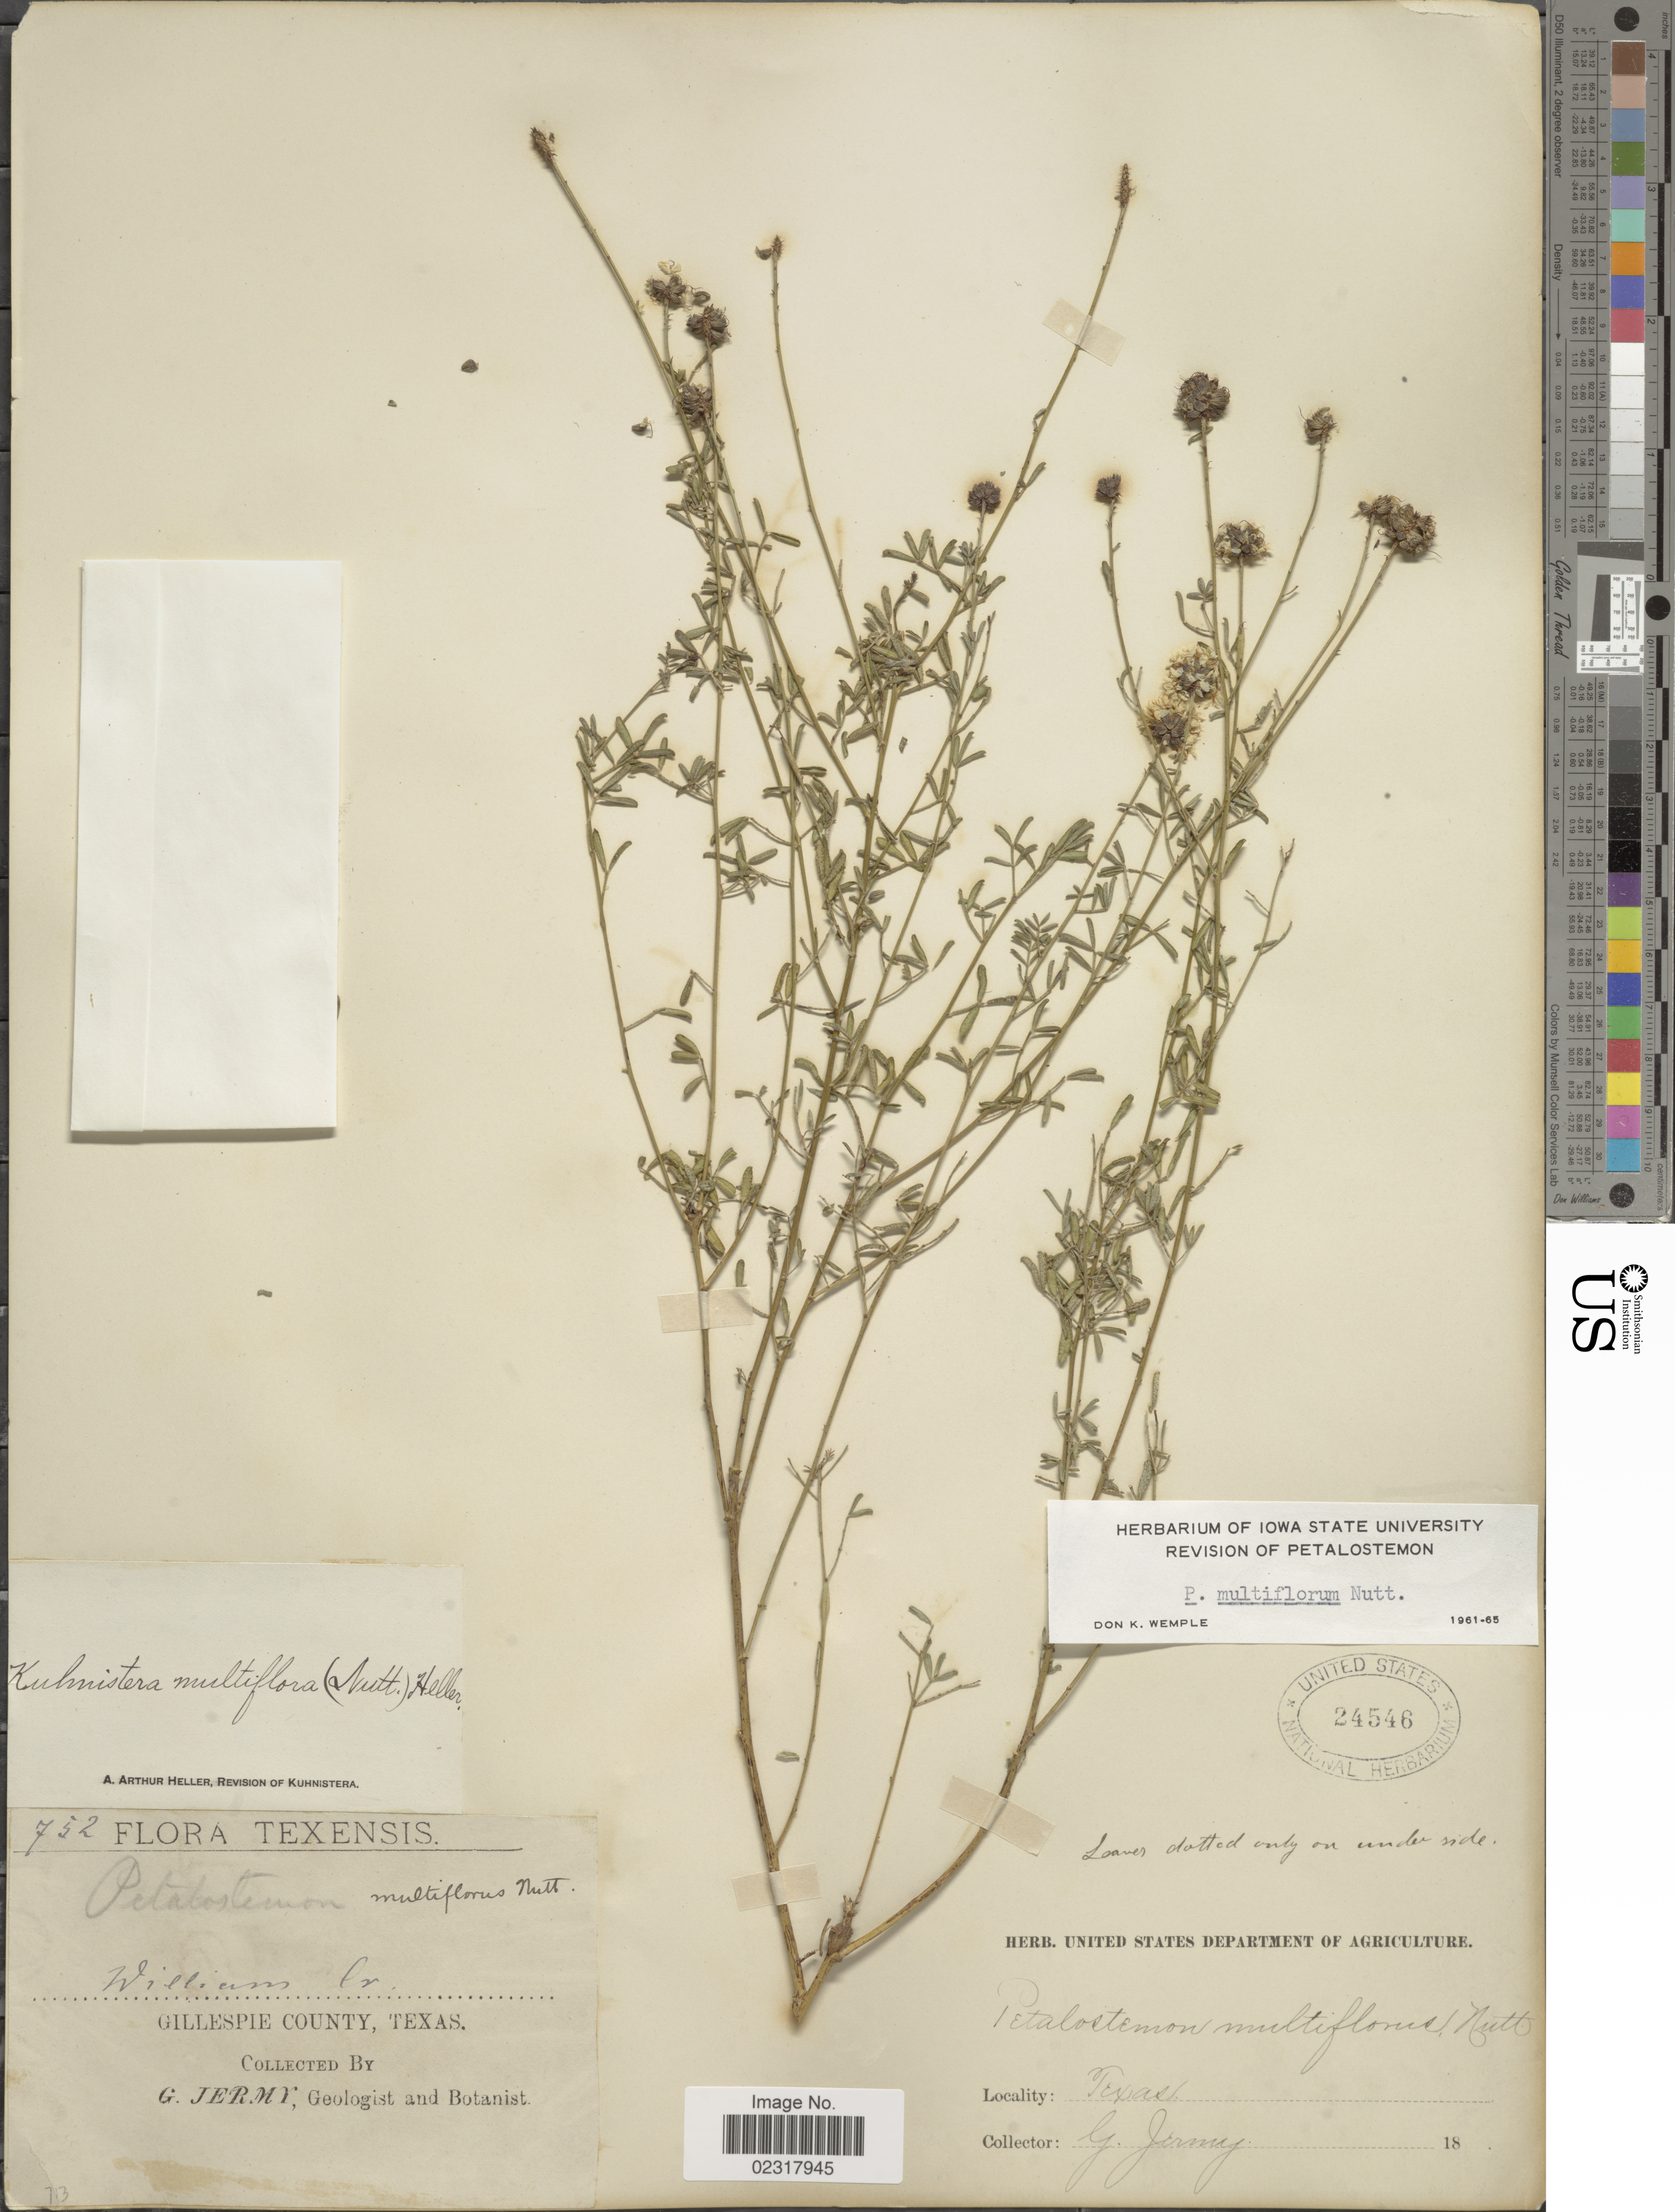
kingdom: Plantae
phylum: Tracheophyta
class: Magnoliopsida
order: Fabales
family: Fabaceae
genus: Dalea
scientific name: Dalea multiflora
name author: (Nutt.) Shinners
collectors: G. Jermy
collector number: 752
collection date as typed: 18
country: United States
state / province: Texas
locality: Gillespie County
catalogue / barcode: US 24546